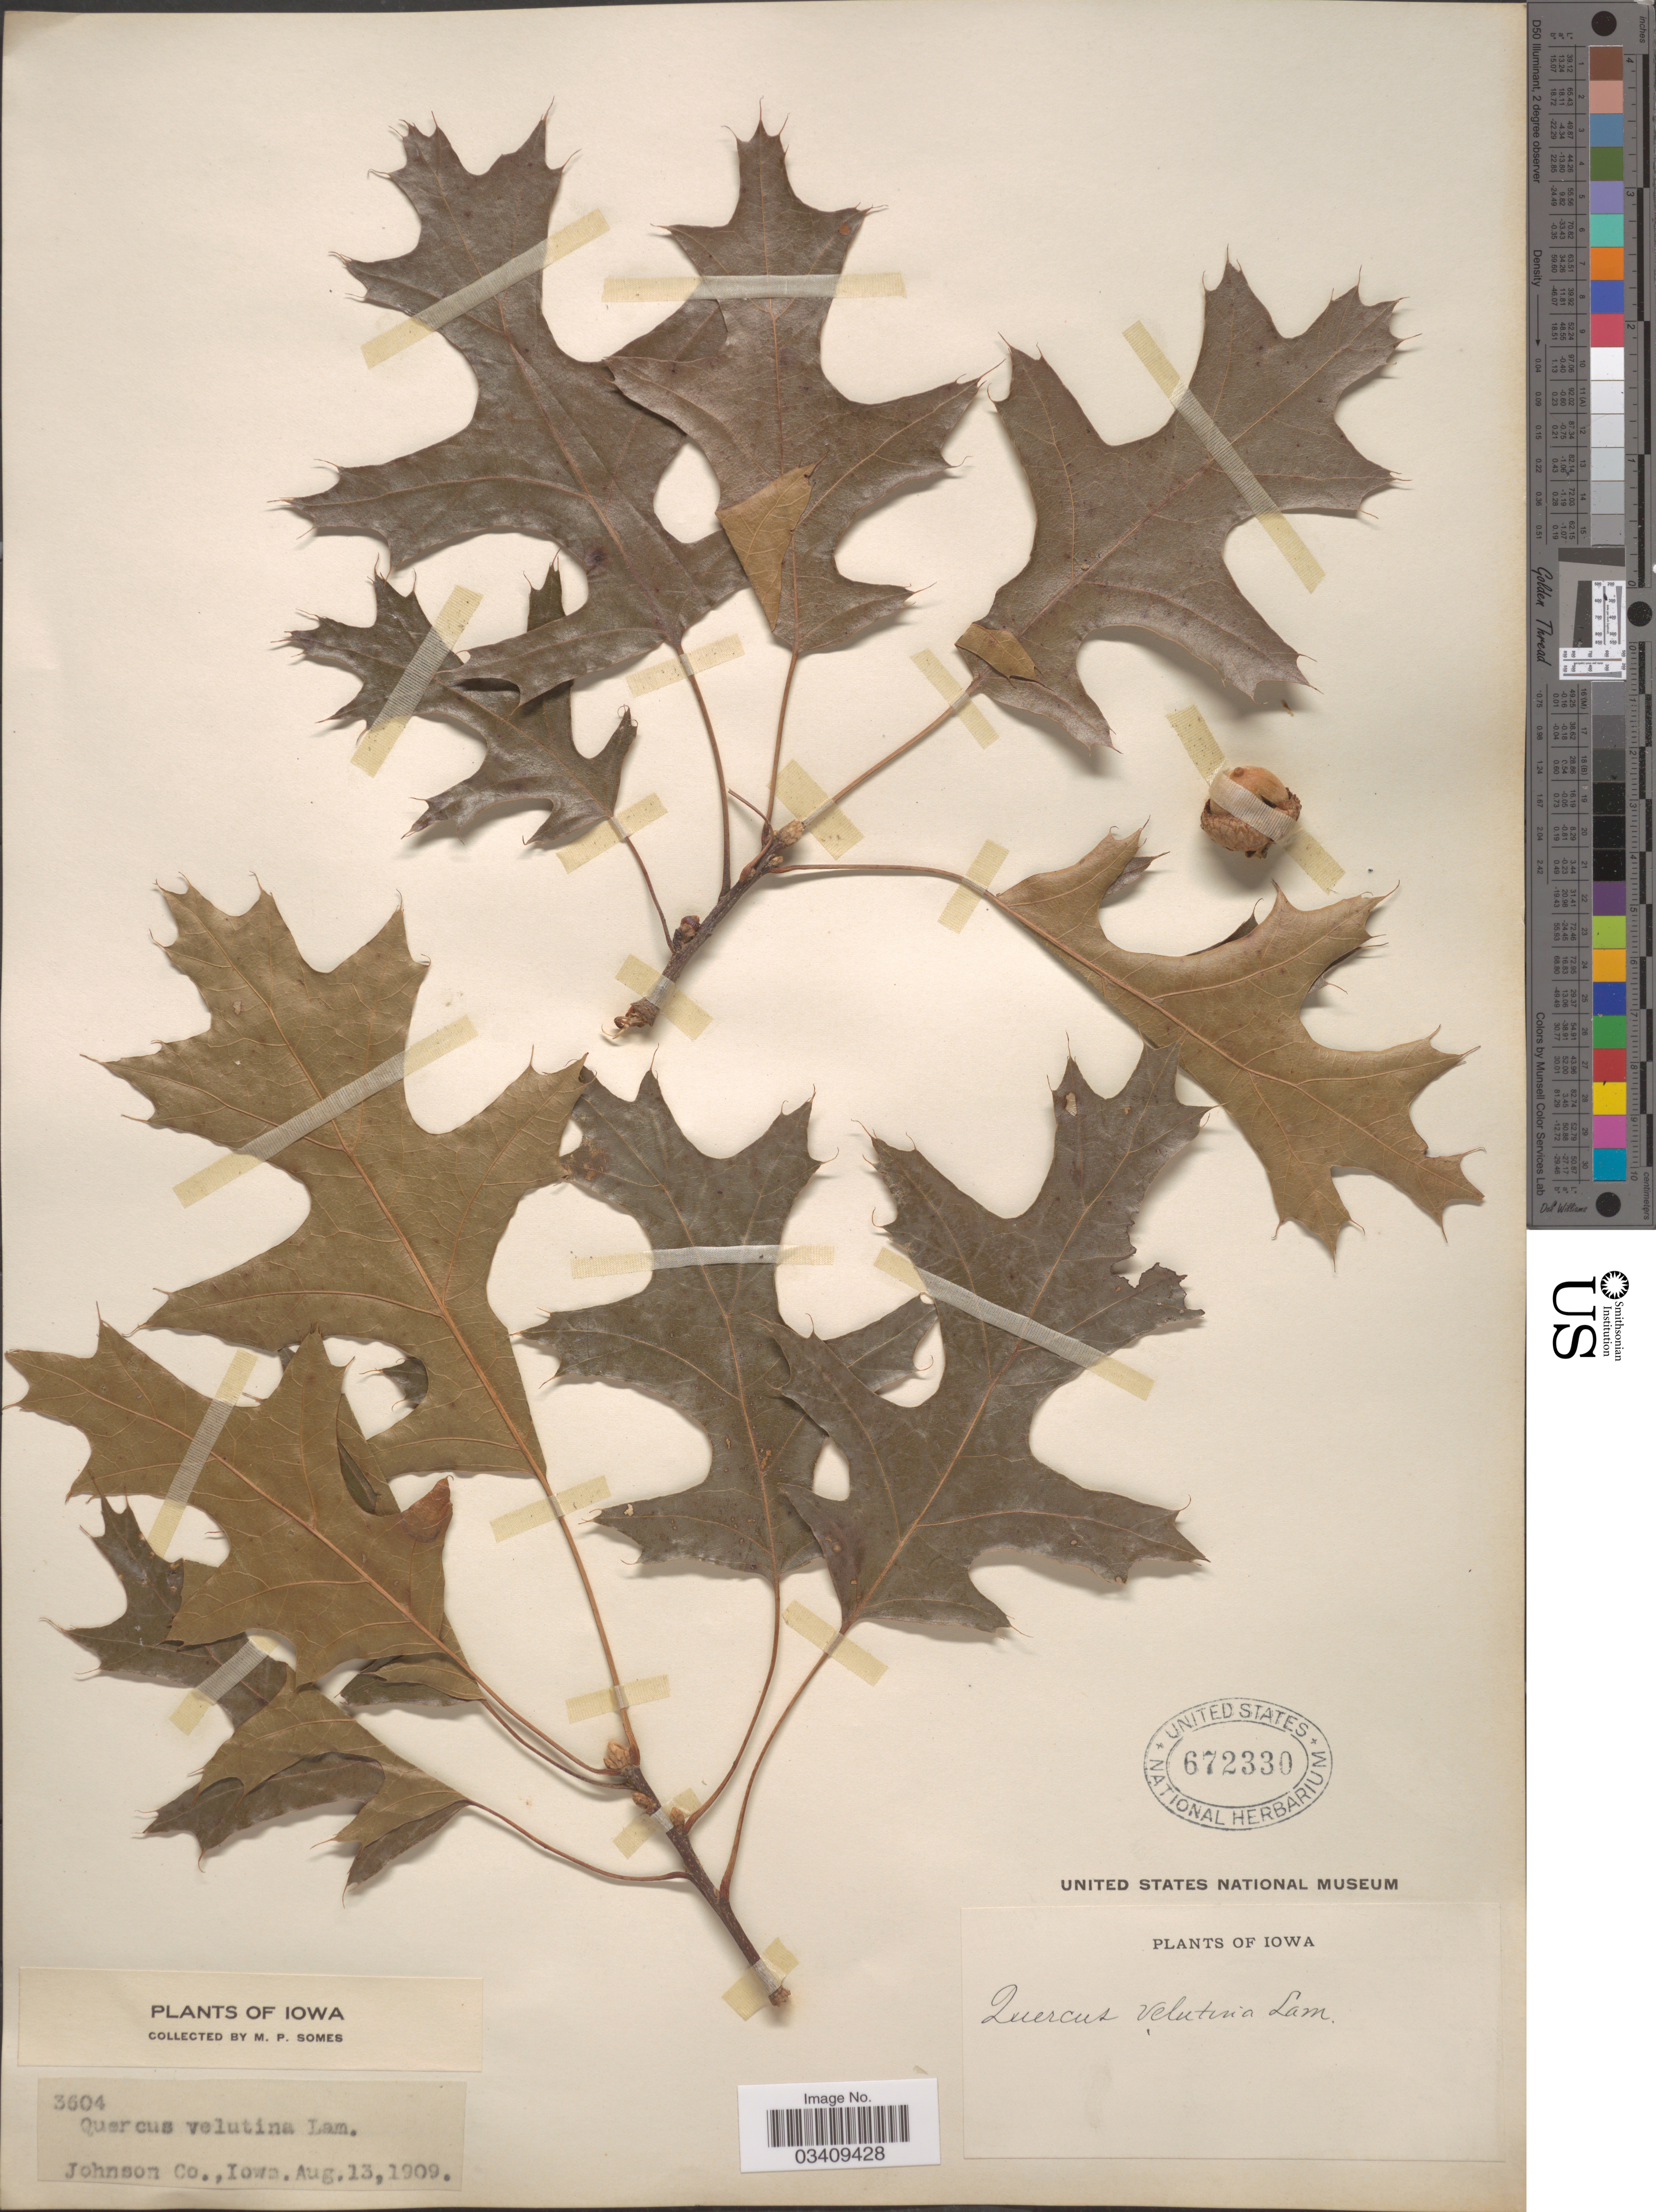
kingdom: Plantae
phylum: Tracheophyta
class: Magnoliopsida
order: Fagales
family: Fagaceae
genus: Quercus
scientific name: Quercus velutina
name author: Lam.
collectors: M. Somes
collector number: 3604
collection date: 1909-08-13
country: United States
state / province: Iowa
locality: Johnson Co.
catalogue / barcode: US 672330